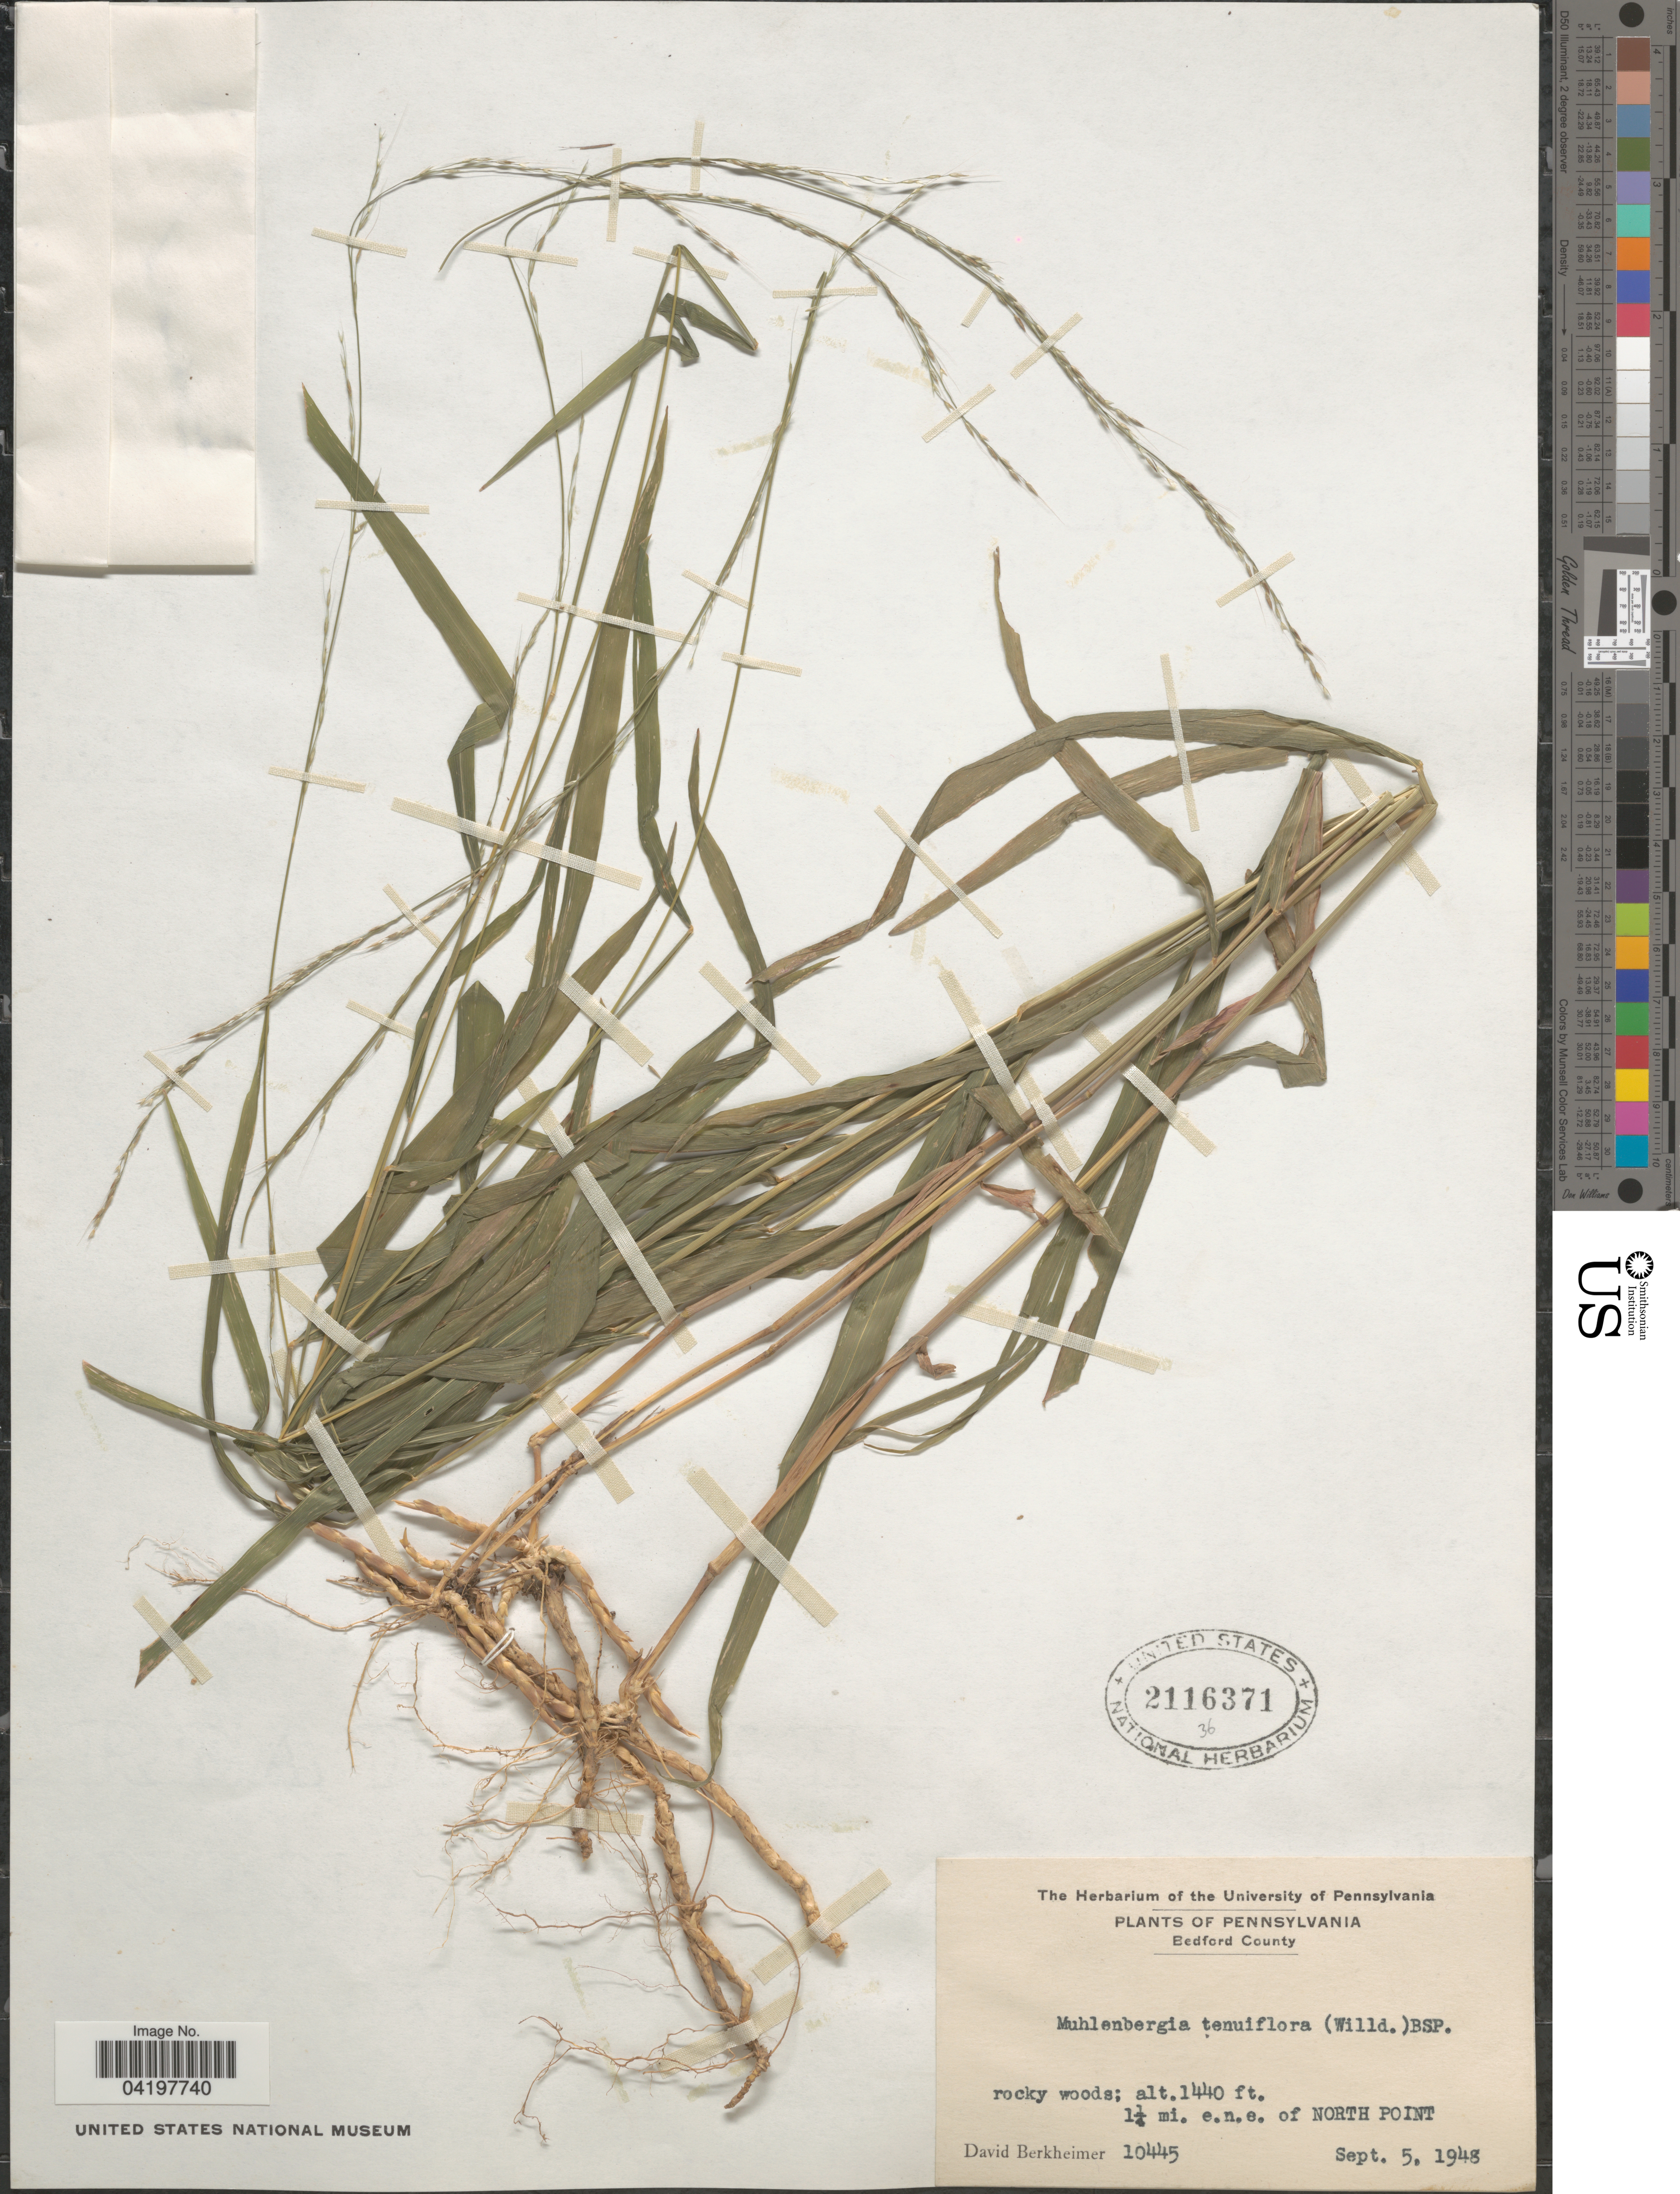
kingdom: Plantae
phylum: Tracheophyta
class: Liliopsida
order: Poales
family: Poaceae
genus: Muhlenbergia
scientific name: Muhlenbergia tenuiflora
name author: (Willd.) Britton, Stearns & Poggenb.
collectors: D. Berkheimer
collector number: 10445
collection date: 1948-09-05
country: United States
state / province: Pennsylvania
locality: Bedford County. rocky woods; 1¼ mi. e.n.e. of North Point.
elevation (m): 439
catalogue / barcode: US 2116371